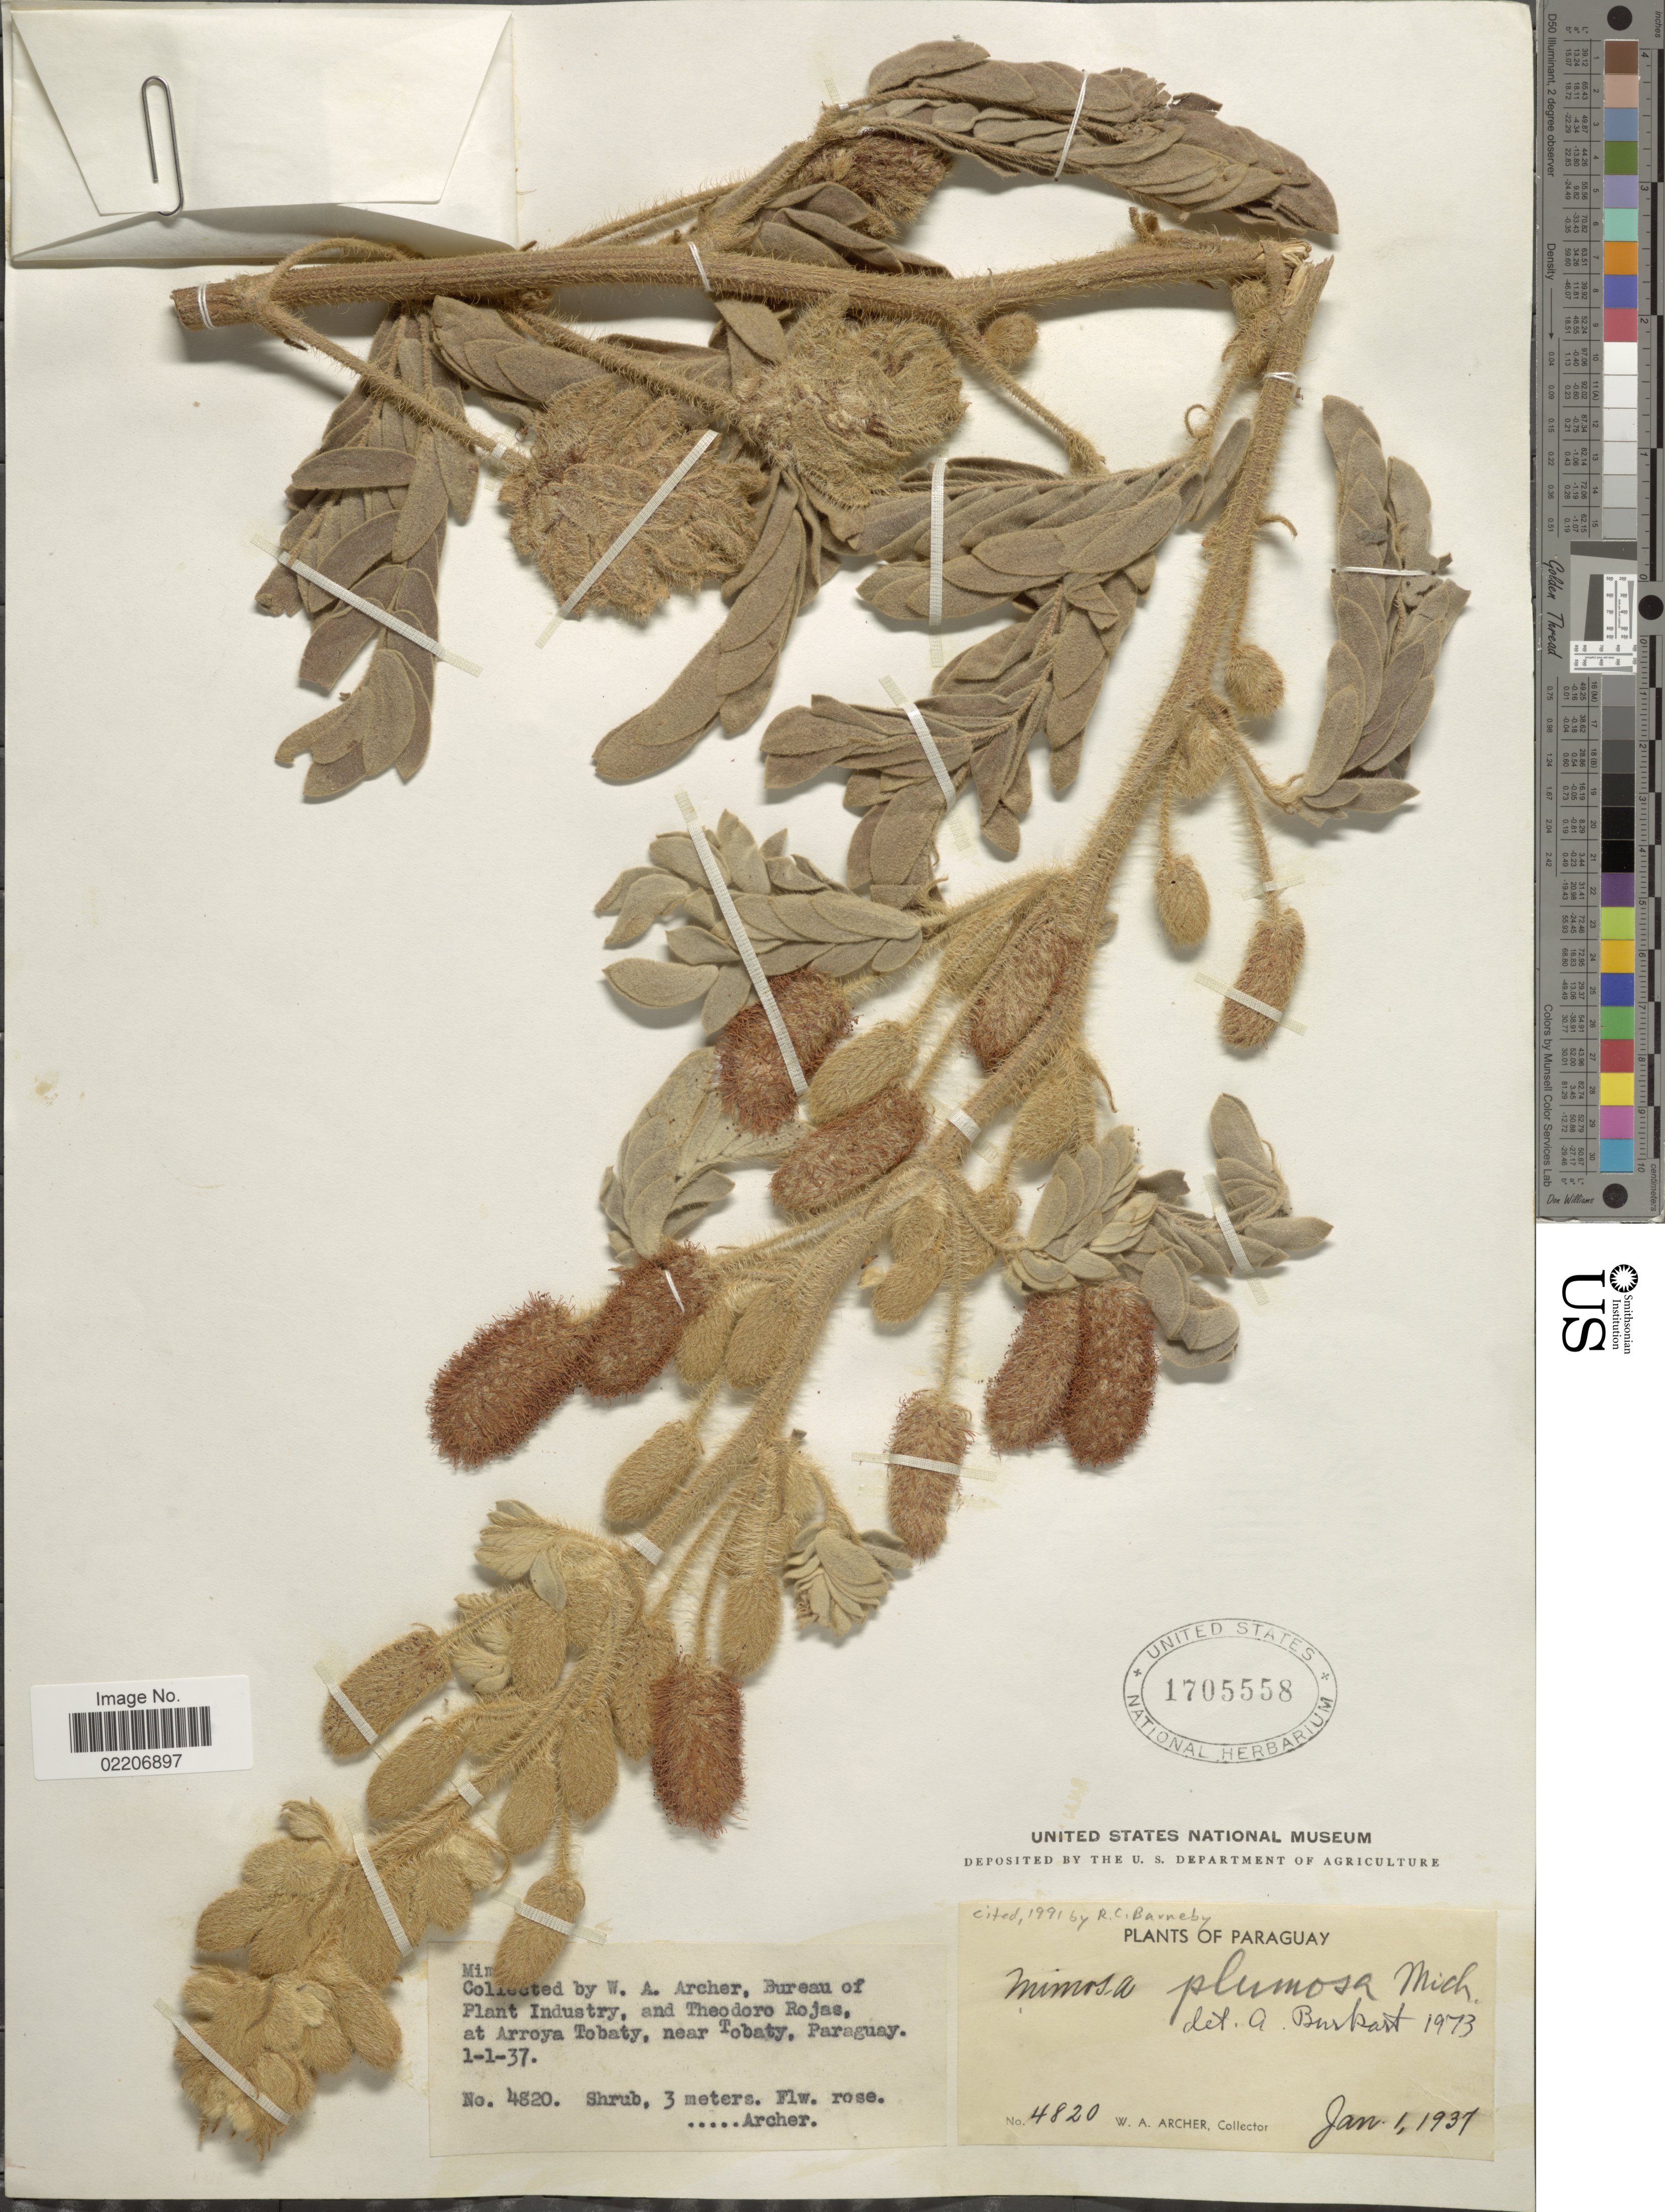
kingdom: Plantae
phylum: Tracheophyta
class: Magnoliopsida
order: Fabales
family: Fabaceae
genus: Mimosa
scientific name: Mimosa plumosa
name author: Micheli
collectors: W. A. Archer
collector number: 4820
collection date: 1937-01-01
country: Paraguay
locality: Arroya Tobaty, near Tobaty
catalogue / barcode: US 1705558